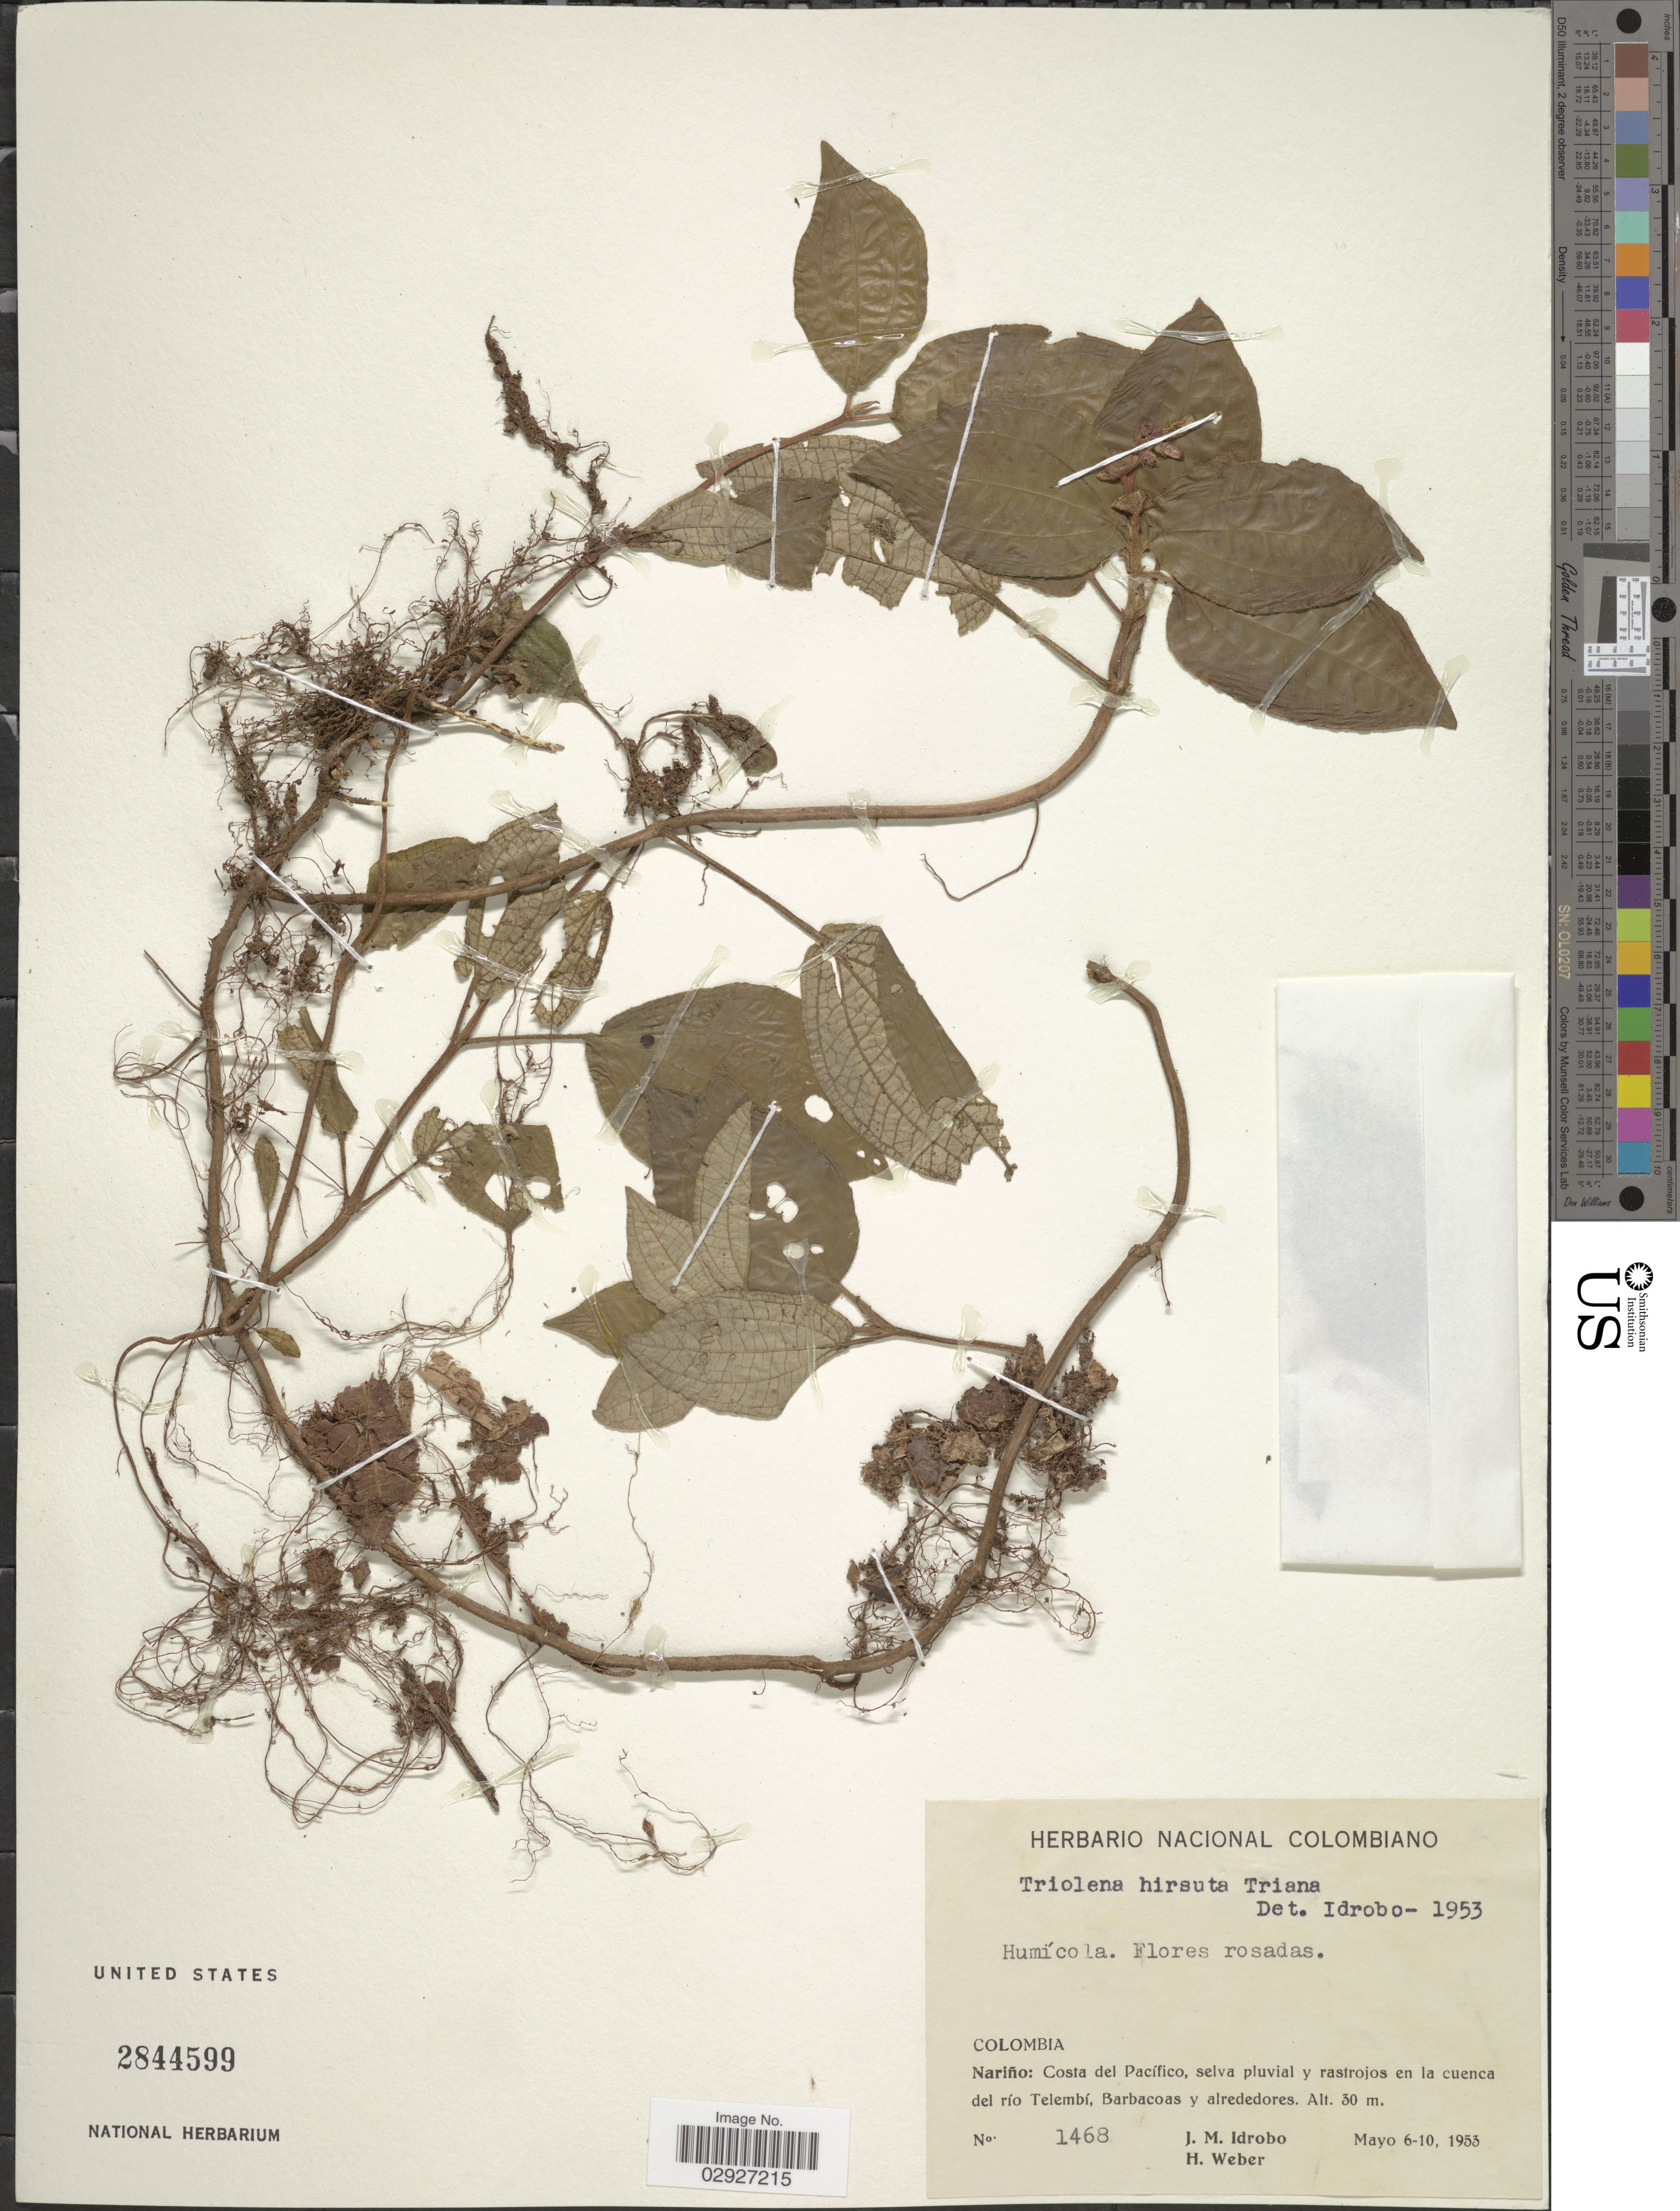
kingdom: Plantae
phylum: Tracheophyta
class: Magnoliopsida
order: Myrtales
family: Melastomataceae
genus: Triolena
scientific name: Triolena hirsuta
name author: (Benth.) Triana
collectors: J. M. Idrobo & H. Weber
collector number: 1468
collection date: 1953-05-06/1953-05-10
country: Colombia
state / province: Nariño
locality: Costa del Pacífico, selva pluvial y rastrojos en la cuenca del río Telembí, Barbacoas y alrededores.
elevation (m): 30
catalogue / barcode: US 2844599